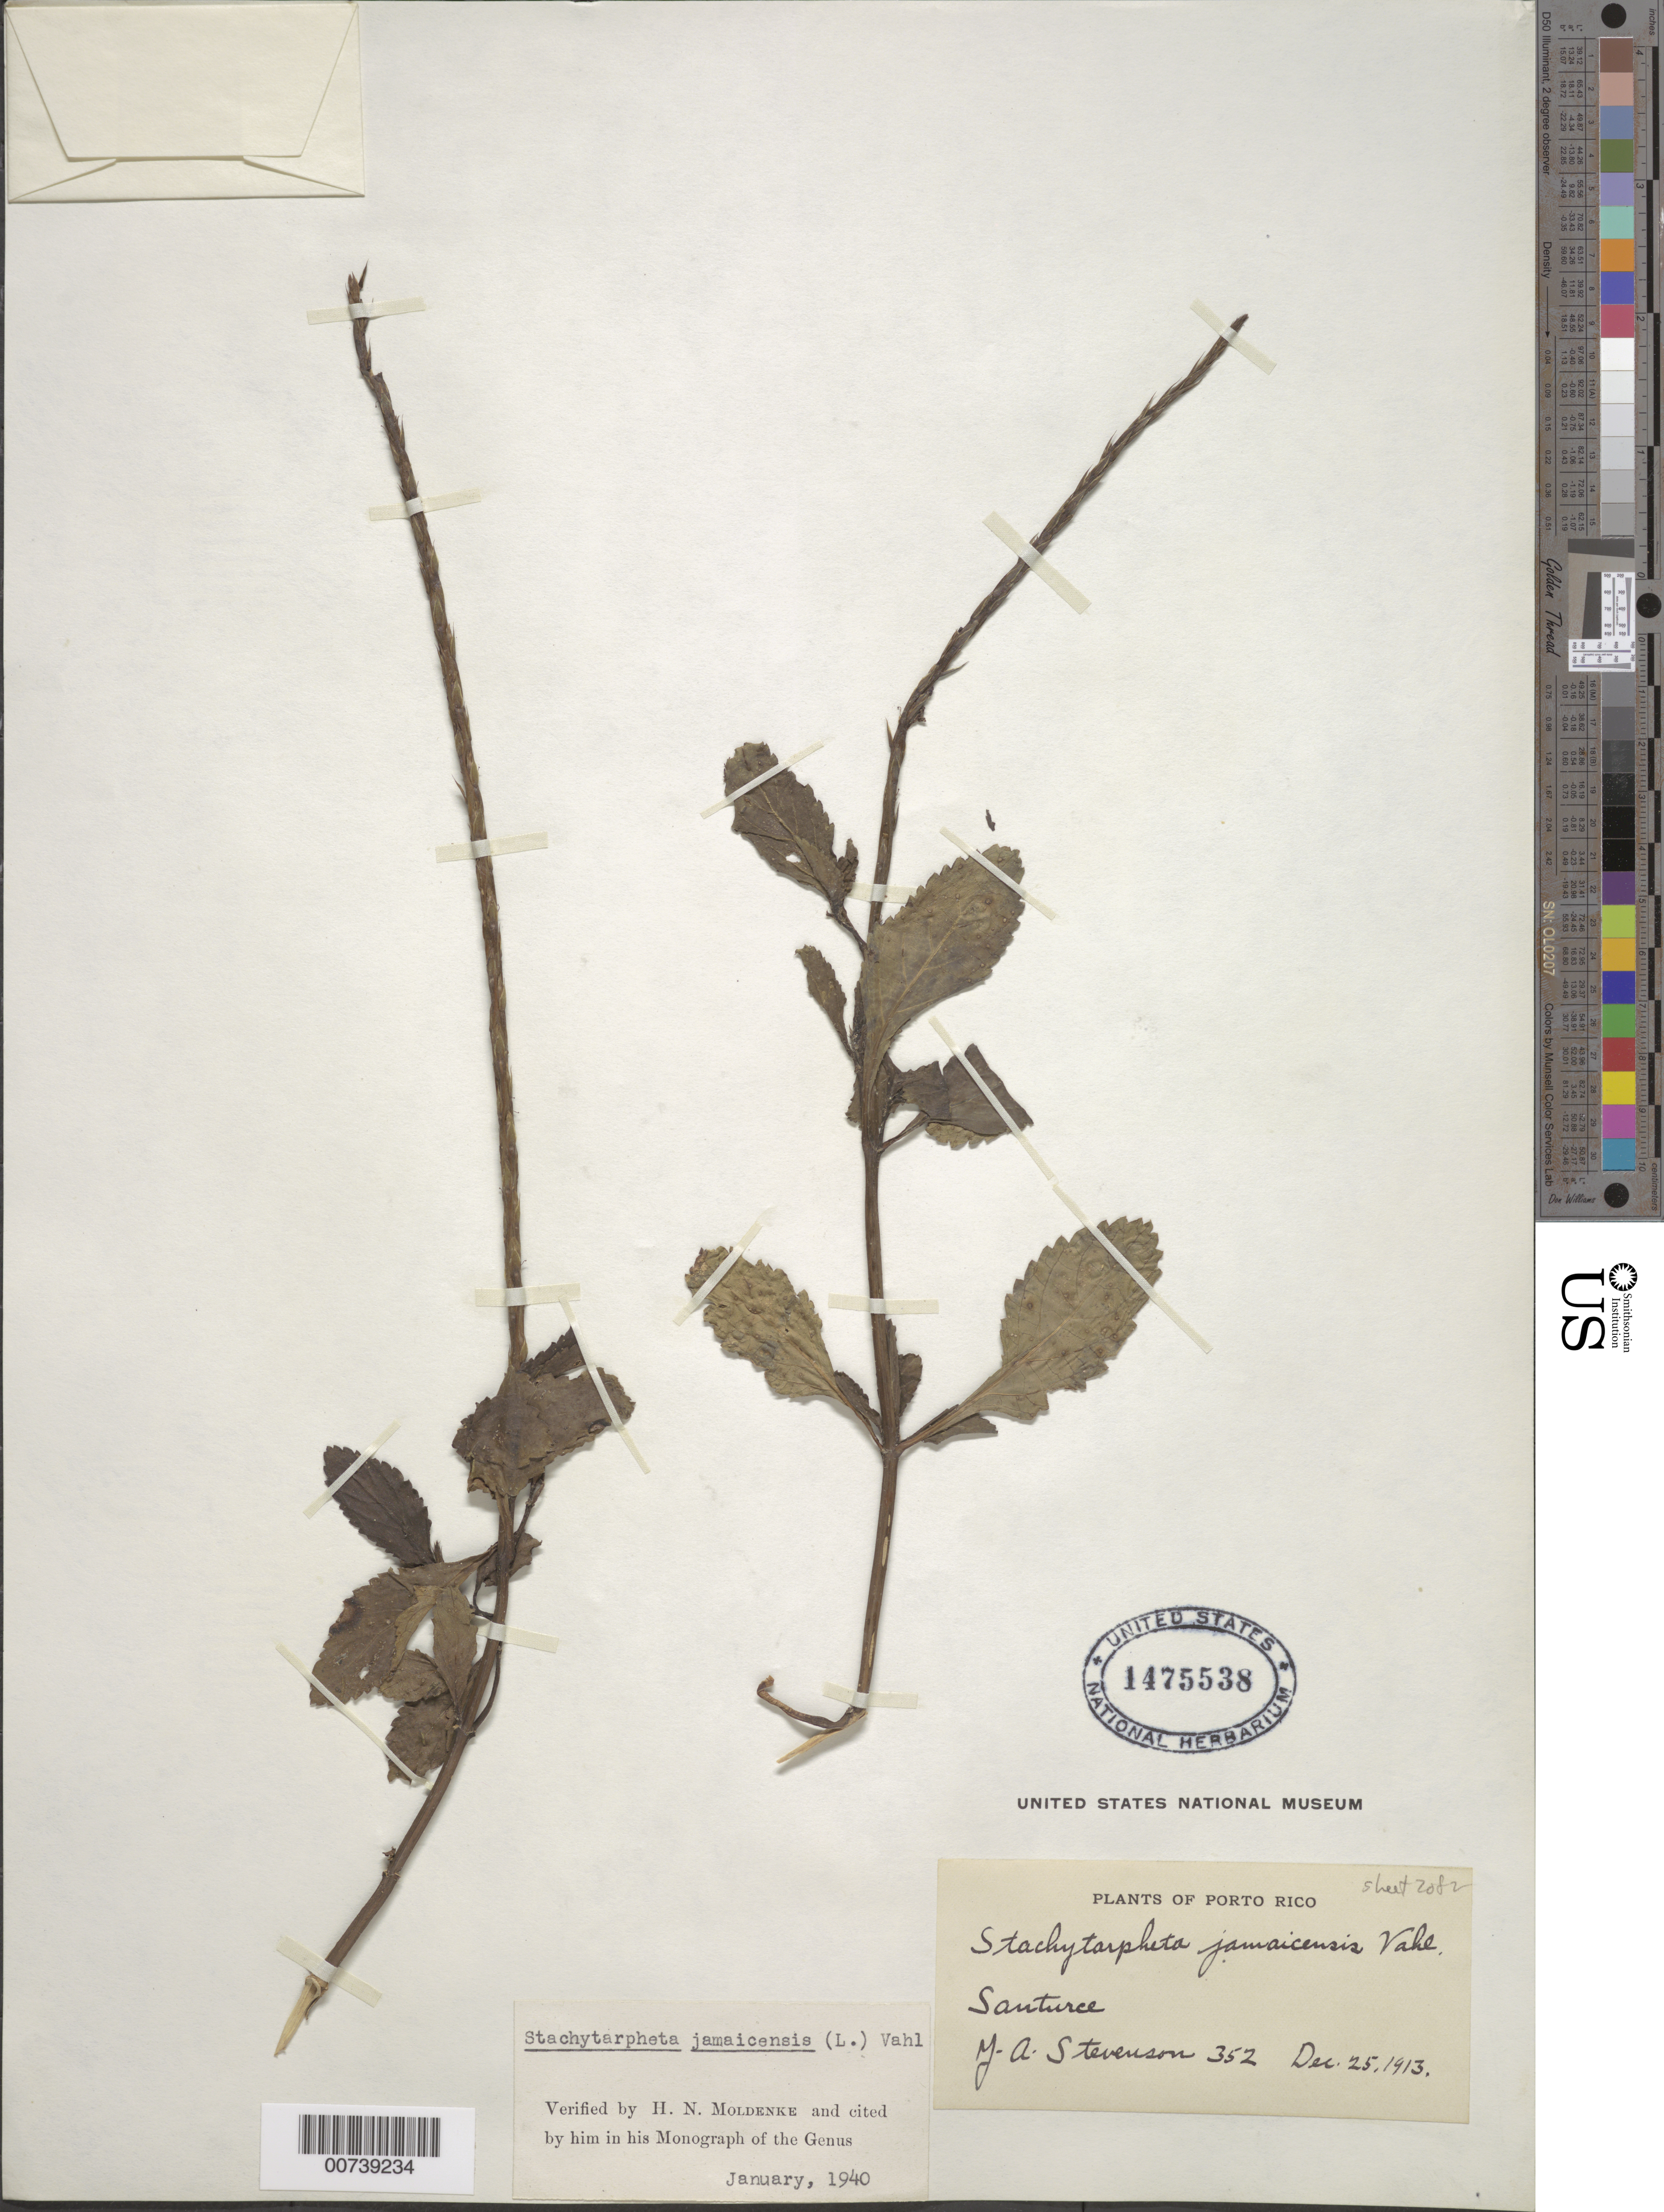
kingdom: Plantae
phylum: Tracheophyta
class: Magnoliopsida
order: Lamiales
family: Verbenaceae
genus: Stachytarpheta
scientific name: Stachytarpheta jamaicensis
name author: (L.) Vahl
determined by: Moldenke, H. N.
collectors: J. Stevenson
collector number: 352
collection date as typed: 25 Dec 1913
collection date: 1913-12-25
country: Puerto Rico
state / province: San Juan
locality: Santurce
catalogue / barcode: US 1475538